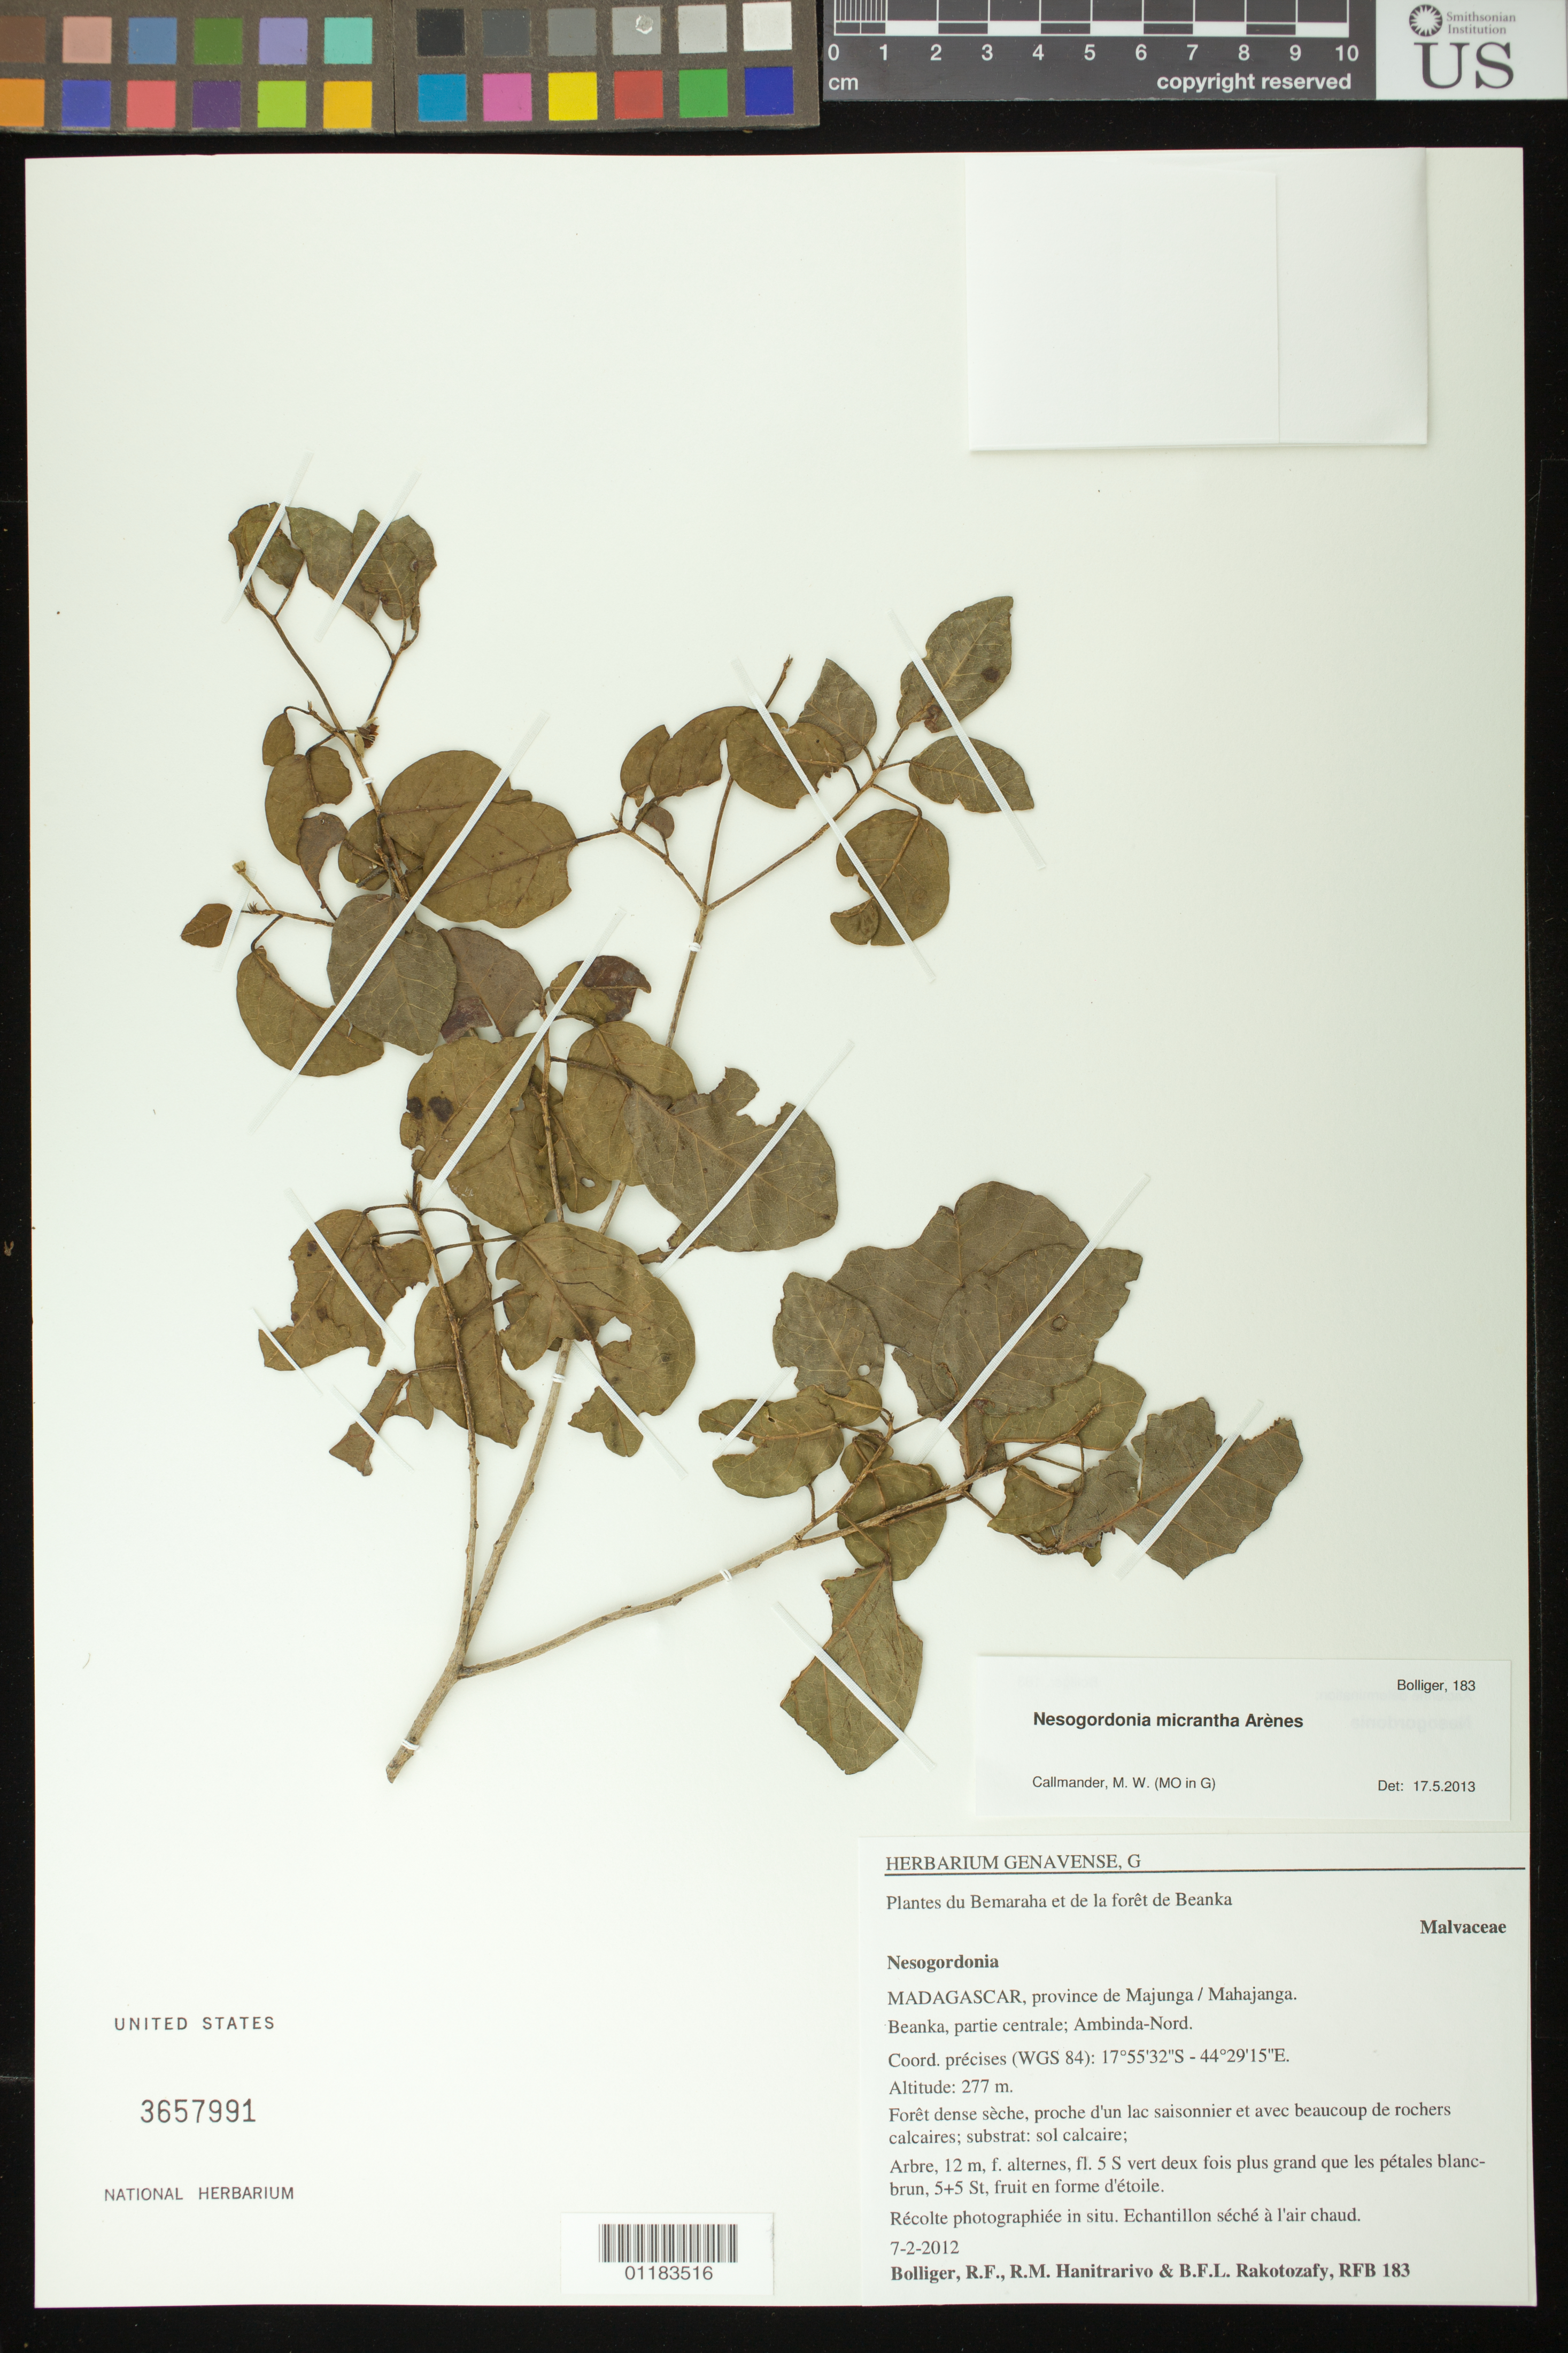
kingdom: Plantae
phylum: Tracheophyta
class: Magnoliopsida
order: Malvales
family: Malvaceae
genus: Nesogordonia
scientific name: Nesogordonia micrantha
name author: Arènes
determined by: Callmander, Martin W.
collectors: R. Bolliger, R. Hanitrarivo & B. Rakotozafy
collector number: RFB 183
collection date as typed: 7-2-2012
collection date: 2012-02-07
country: Madagascar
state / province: Melaky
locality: partie centrale; Ambinda-Nord. Beanka.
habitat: foret dense seche, proche d'un lac saisonnier et avec beaucoup de rochers calcaires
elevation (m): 277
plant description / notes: Recolte photograhiee in situ. Echantillon seche a l'air chaud.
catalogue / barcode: US 3657991